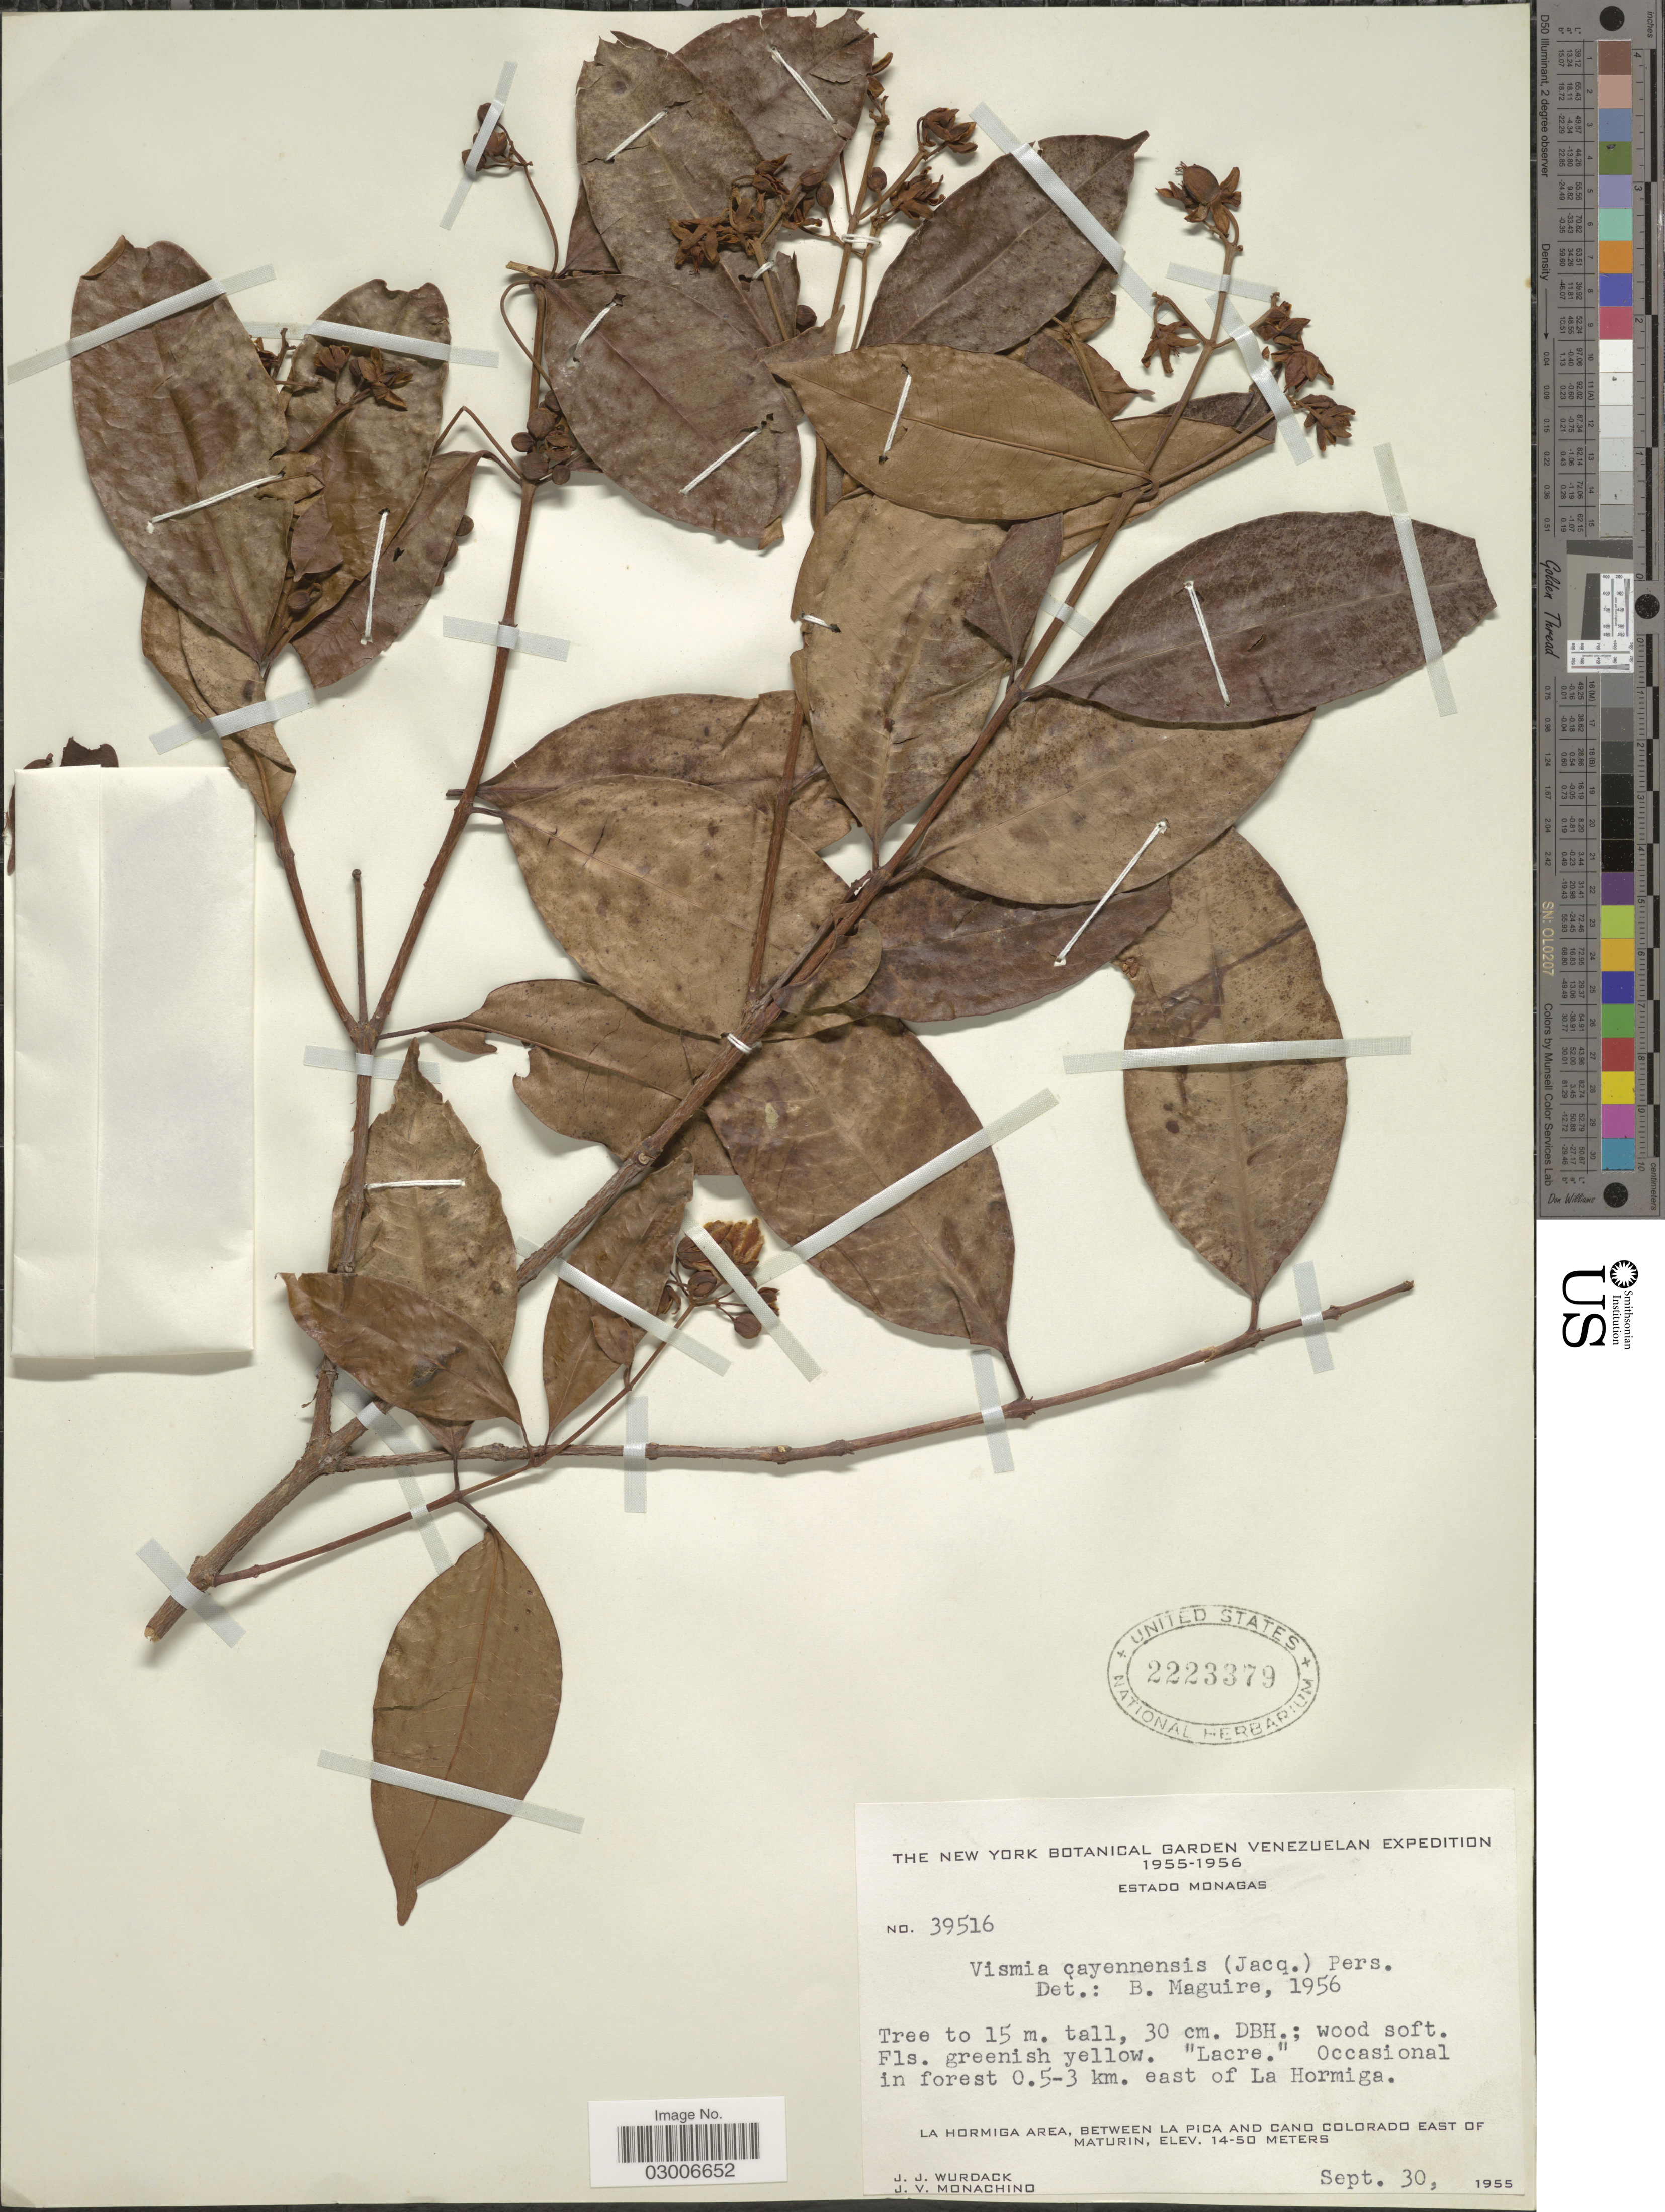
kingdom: Plantae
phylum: Tracheophyta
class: Magnoliopsida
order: Malpighiales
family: Hypericaceae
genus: Vismia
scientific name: Vismia cayennensis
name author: (Jacq.) Pers.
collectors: J. J. Wurdack & J. V. Monachino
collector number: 39516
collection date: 1955-09-30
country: Venezuela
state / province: Monagas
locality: Occasional in forest 0.5-3 km. east of La Hormiga, La Hormiga Area, between La Pica and Cano Colorado East of Maturin.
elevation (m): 14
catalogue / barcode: US 2223379